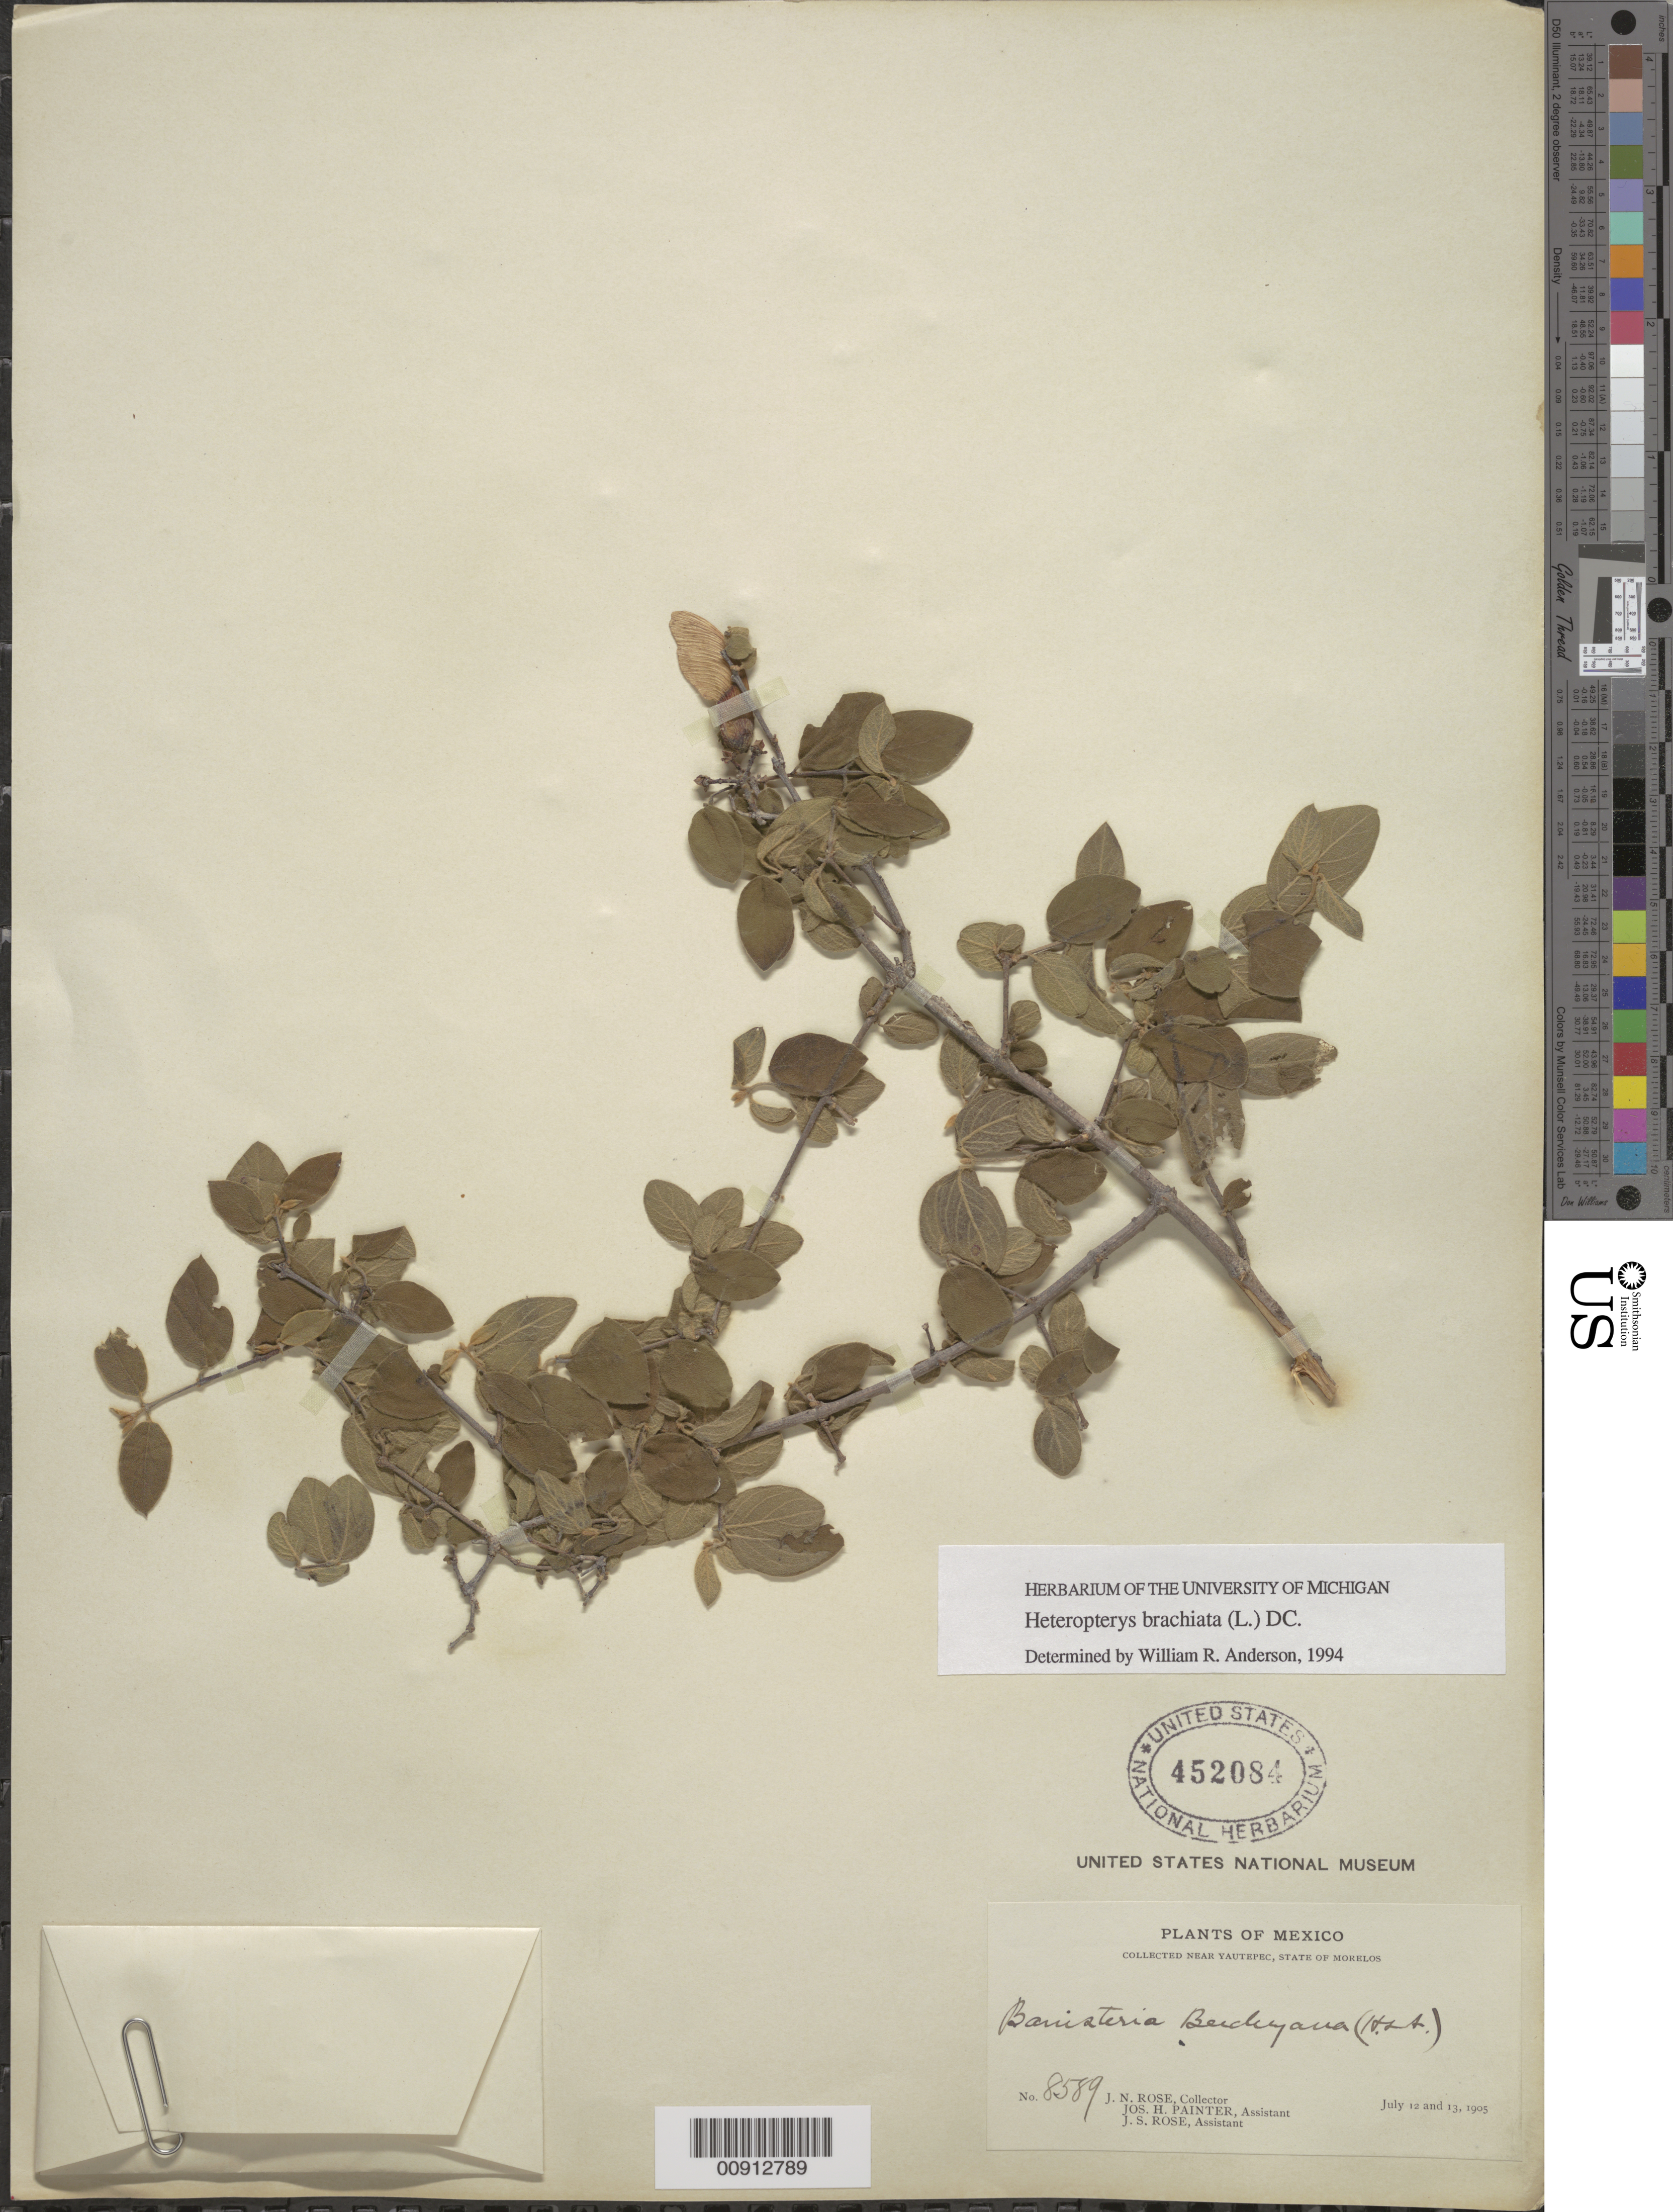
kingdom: Plantae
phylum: Tracheophyta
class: Magnoliopsida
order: Malpighiales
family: Malpighiaceae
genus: Heteropterys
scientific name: Heteropterys brachiata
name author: (L.) DC.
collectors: J. N. Rose, J. H. Painter & J. S. Rose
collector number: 8589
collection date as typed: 12 Jul 1905 to 13 Jul 1905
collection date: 1905-07-12/1905-07-13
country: Mexico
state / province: Morelos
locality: Near Yautepec, State of Morelos.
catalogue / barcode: US 452084